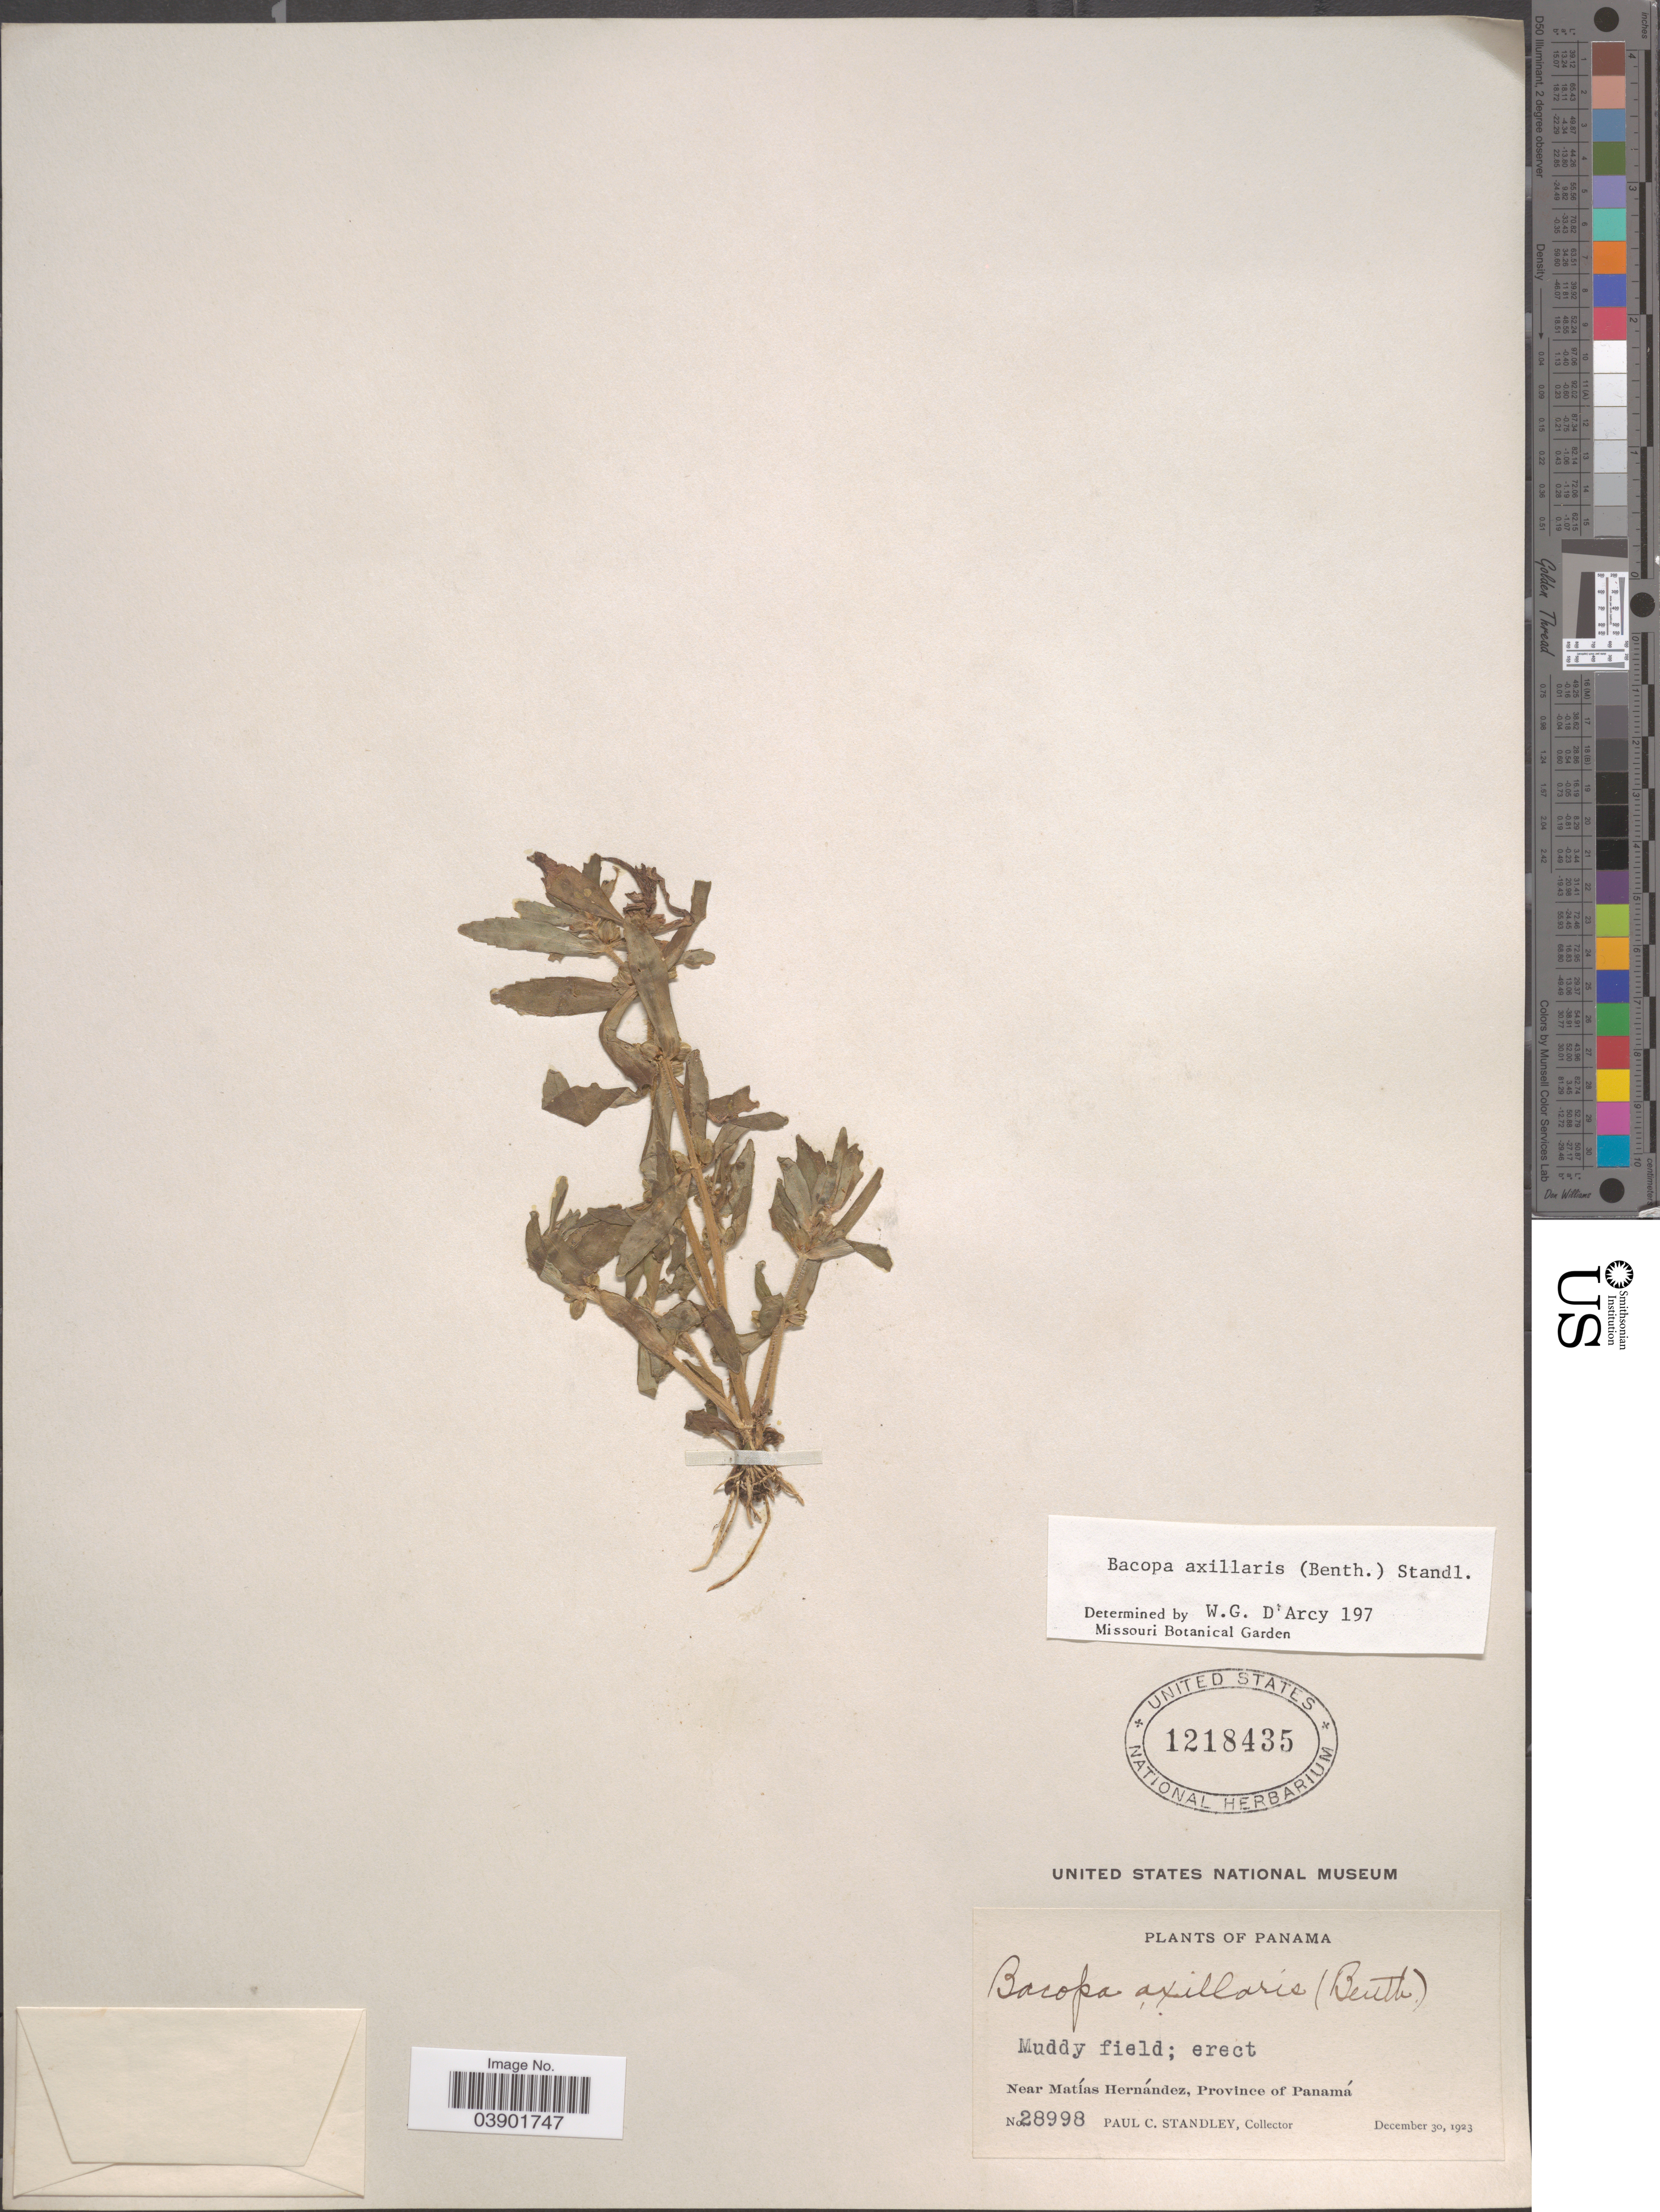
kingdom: Plantae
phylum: Tracheophyta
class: Magnoliopsida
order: Lamiales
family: Plantaginaceae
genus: Bacopa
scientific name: Bacopa axillaris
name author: (Benth.) Standl.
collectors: P. C. Standley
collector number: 28998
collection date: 1923-12-30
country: Panama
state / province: Panamá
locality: Near Matías Hernández.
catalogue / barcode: US 1218435